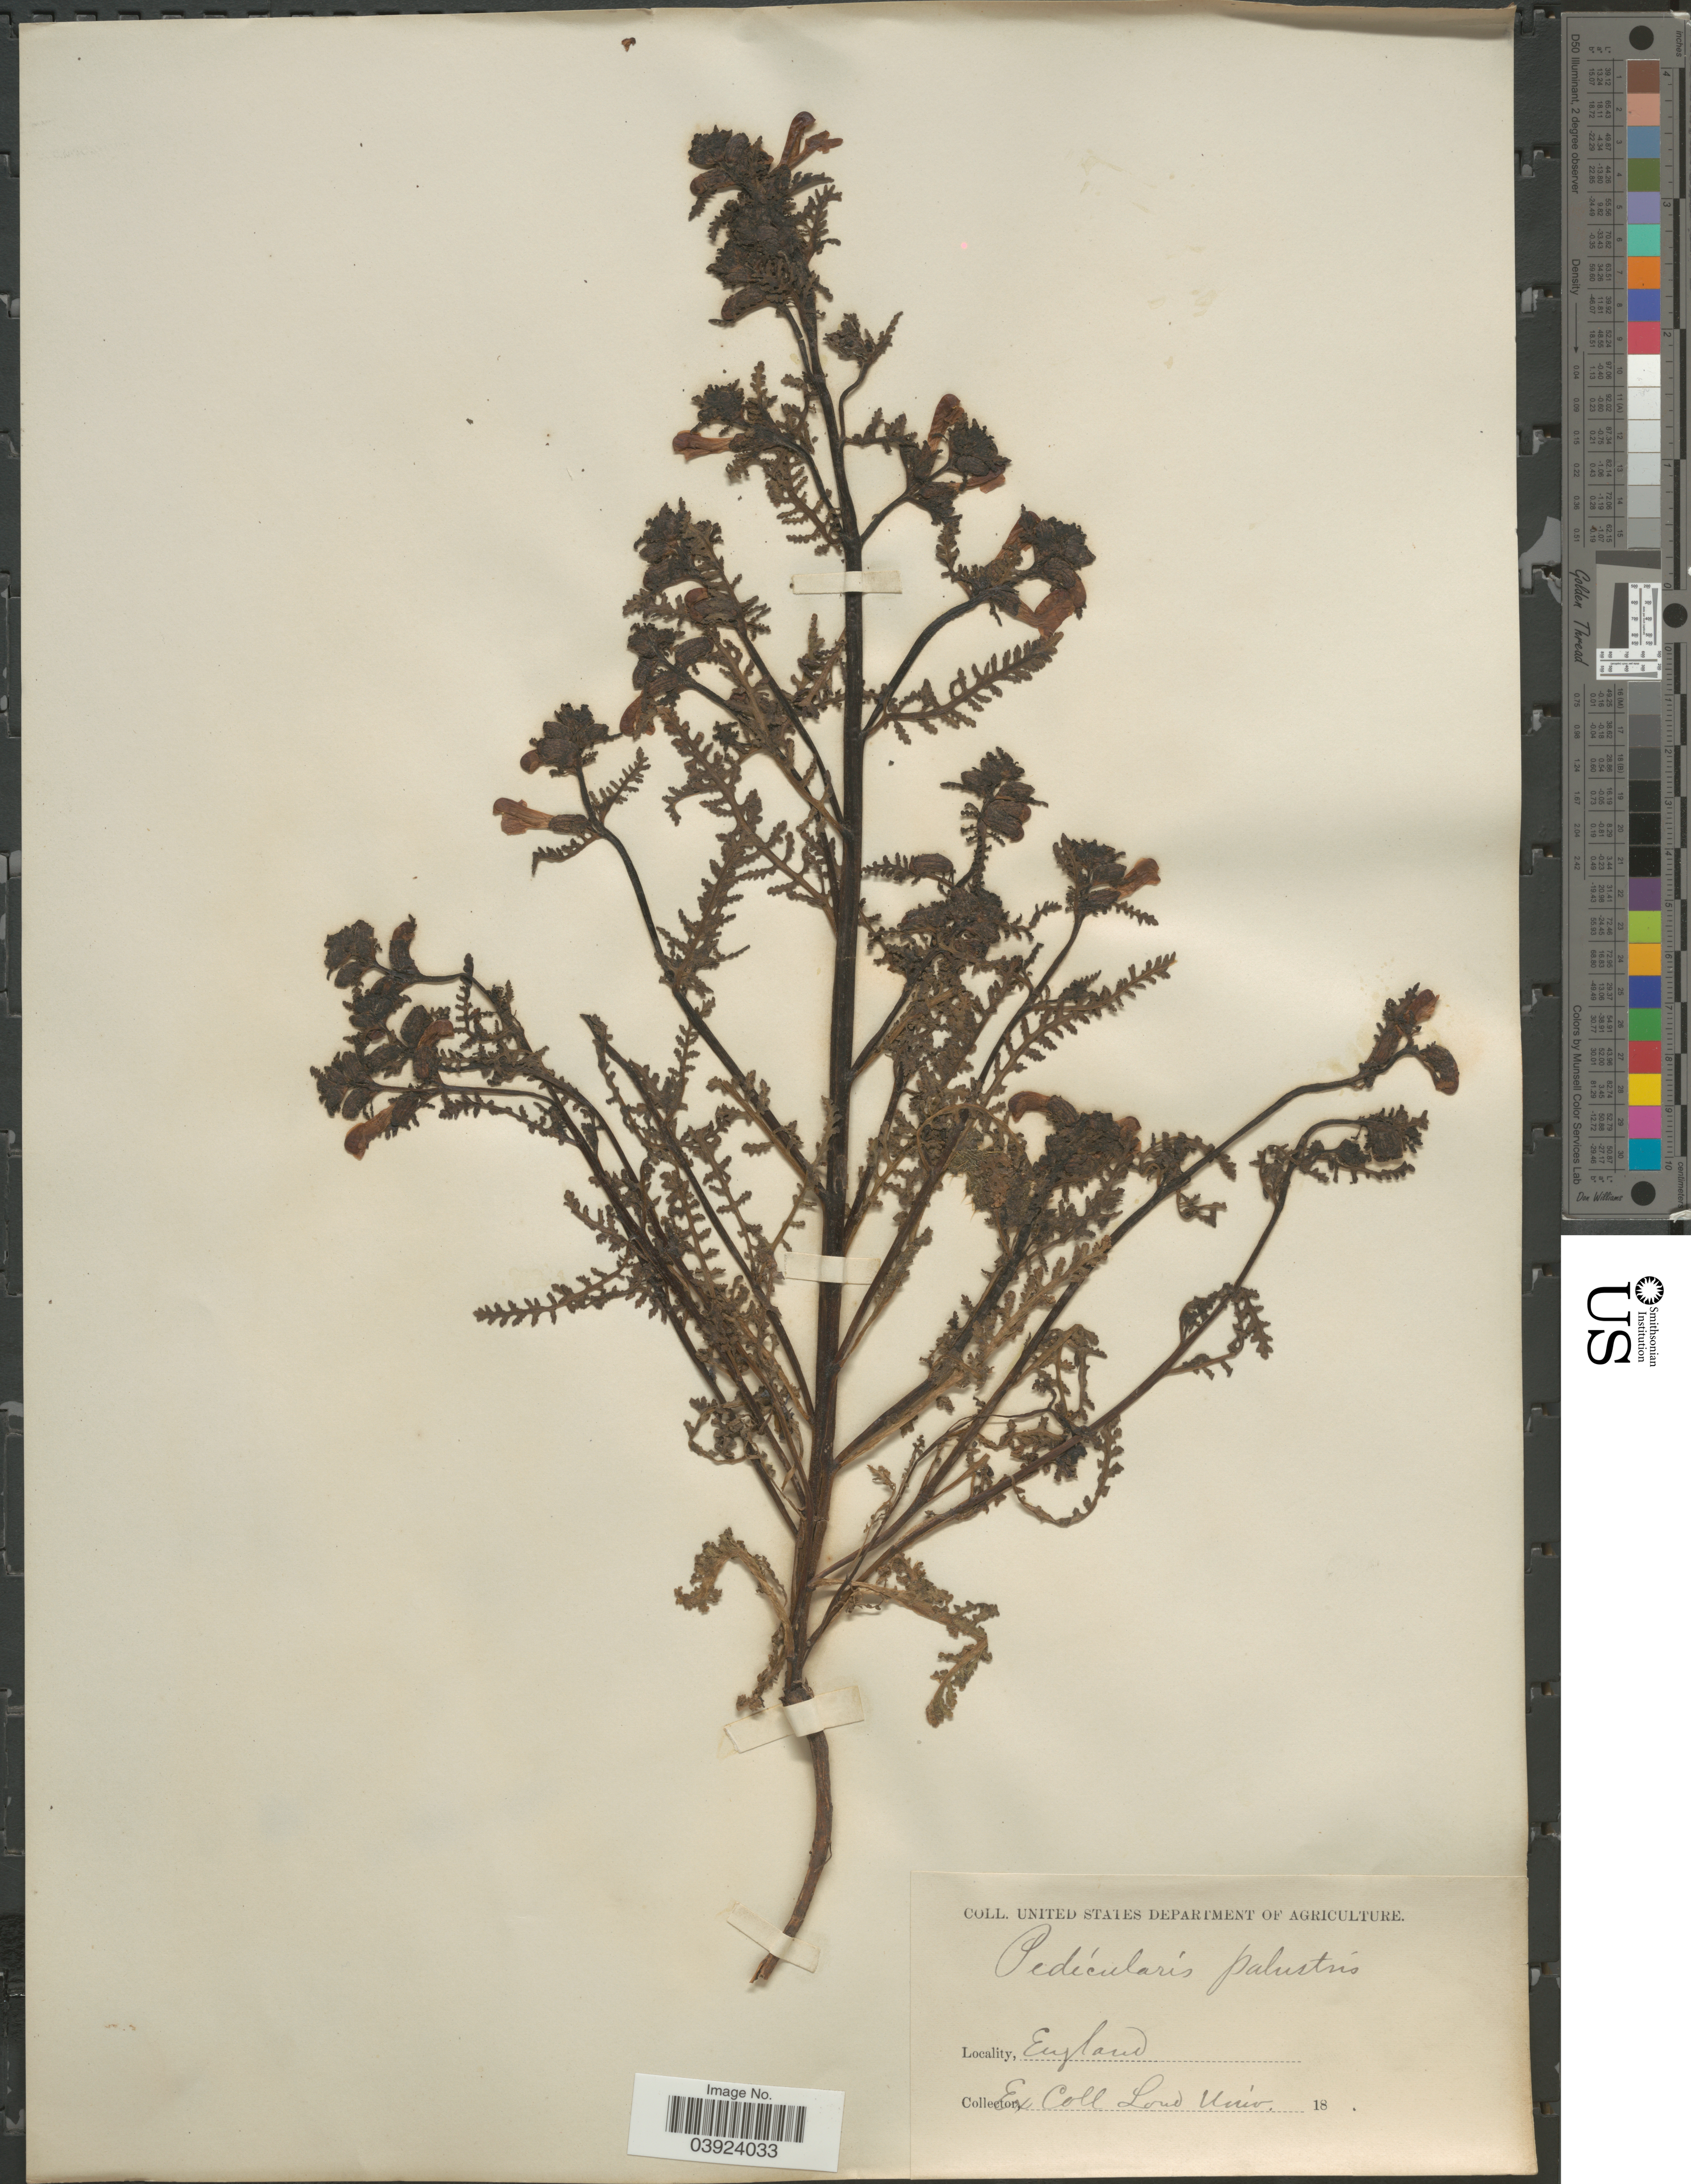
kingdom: Plantae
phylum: Tracheophyta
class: Magnoliopsida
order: Lamiales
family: Orobanchaceae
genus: Pedicularis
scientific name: Pedicularis palustris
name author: L.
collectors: Univ. Lond. College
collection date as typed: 18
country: United Kingdom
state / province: England